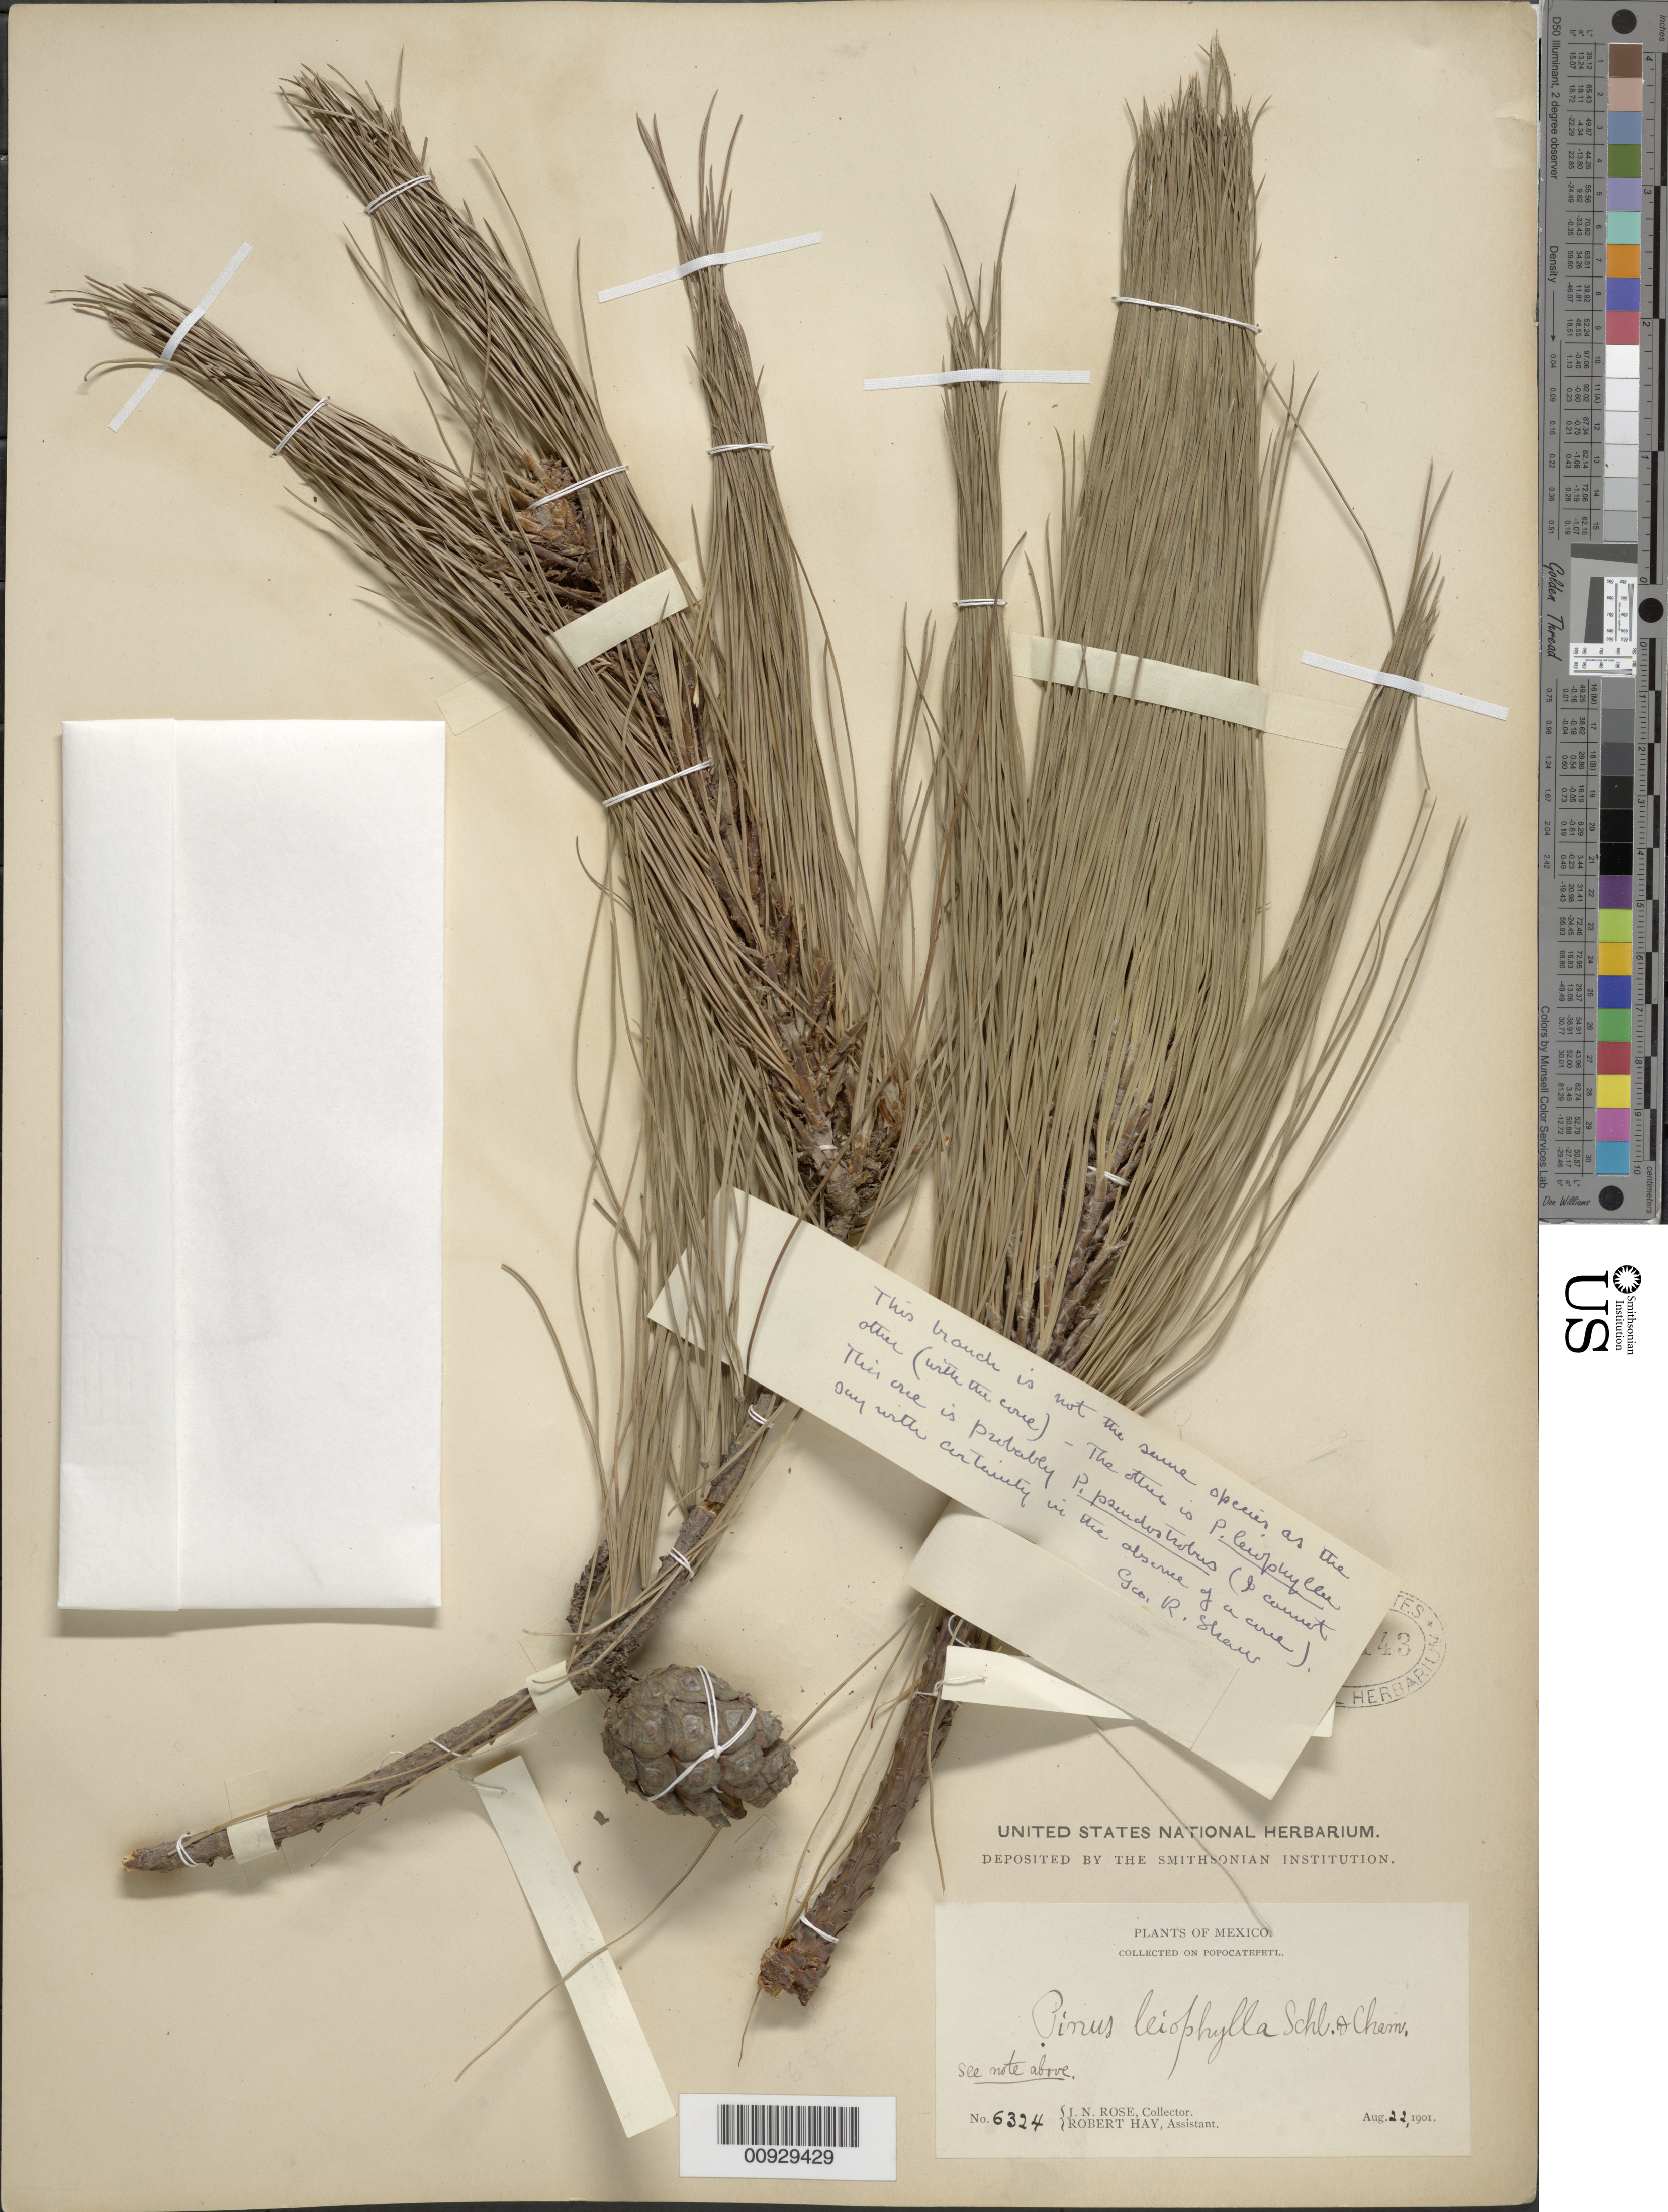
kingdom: Plantae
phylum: Tracheophyta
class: Pinopsida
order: Pinales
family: Pinaceae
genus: Pinus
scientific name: Pinus leiophylla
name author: Schiede ex Schltdl. & Cham.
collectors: J. N. Rose & R. Hay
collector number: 6324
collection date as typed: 22 Aug 1901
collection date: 1901-08-22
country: Mexico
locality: Popocatepetl.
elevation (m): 2743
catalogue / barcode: US 396143